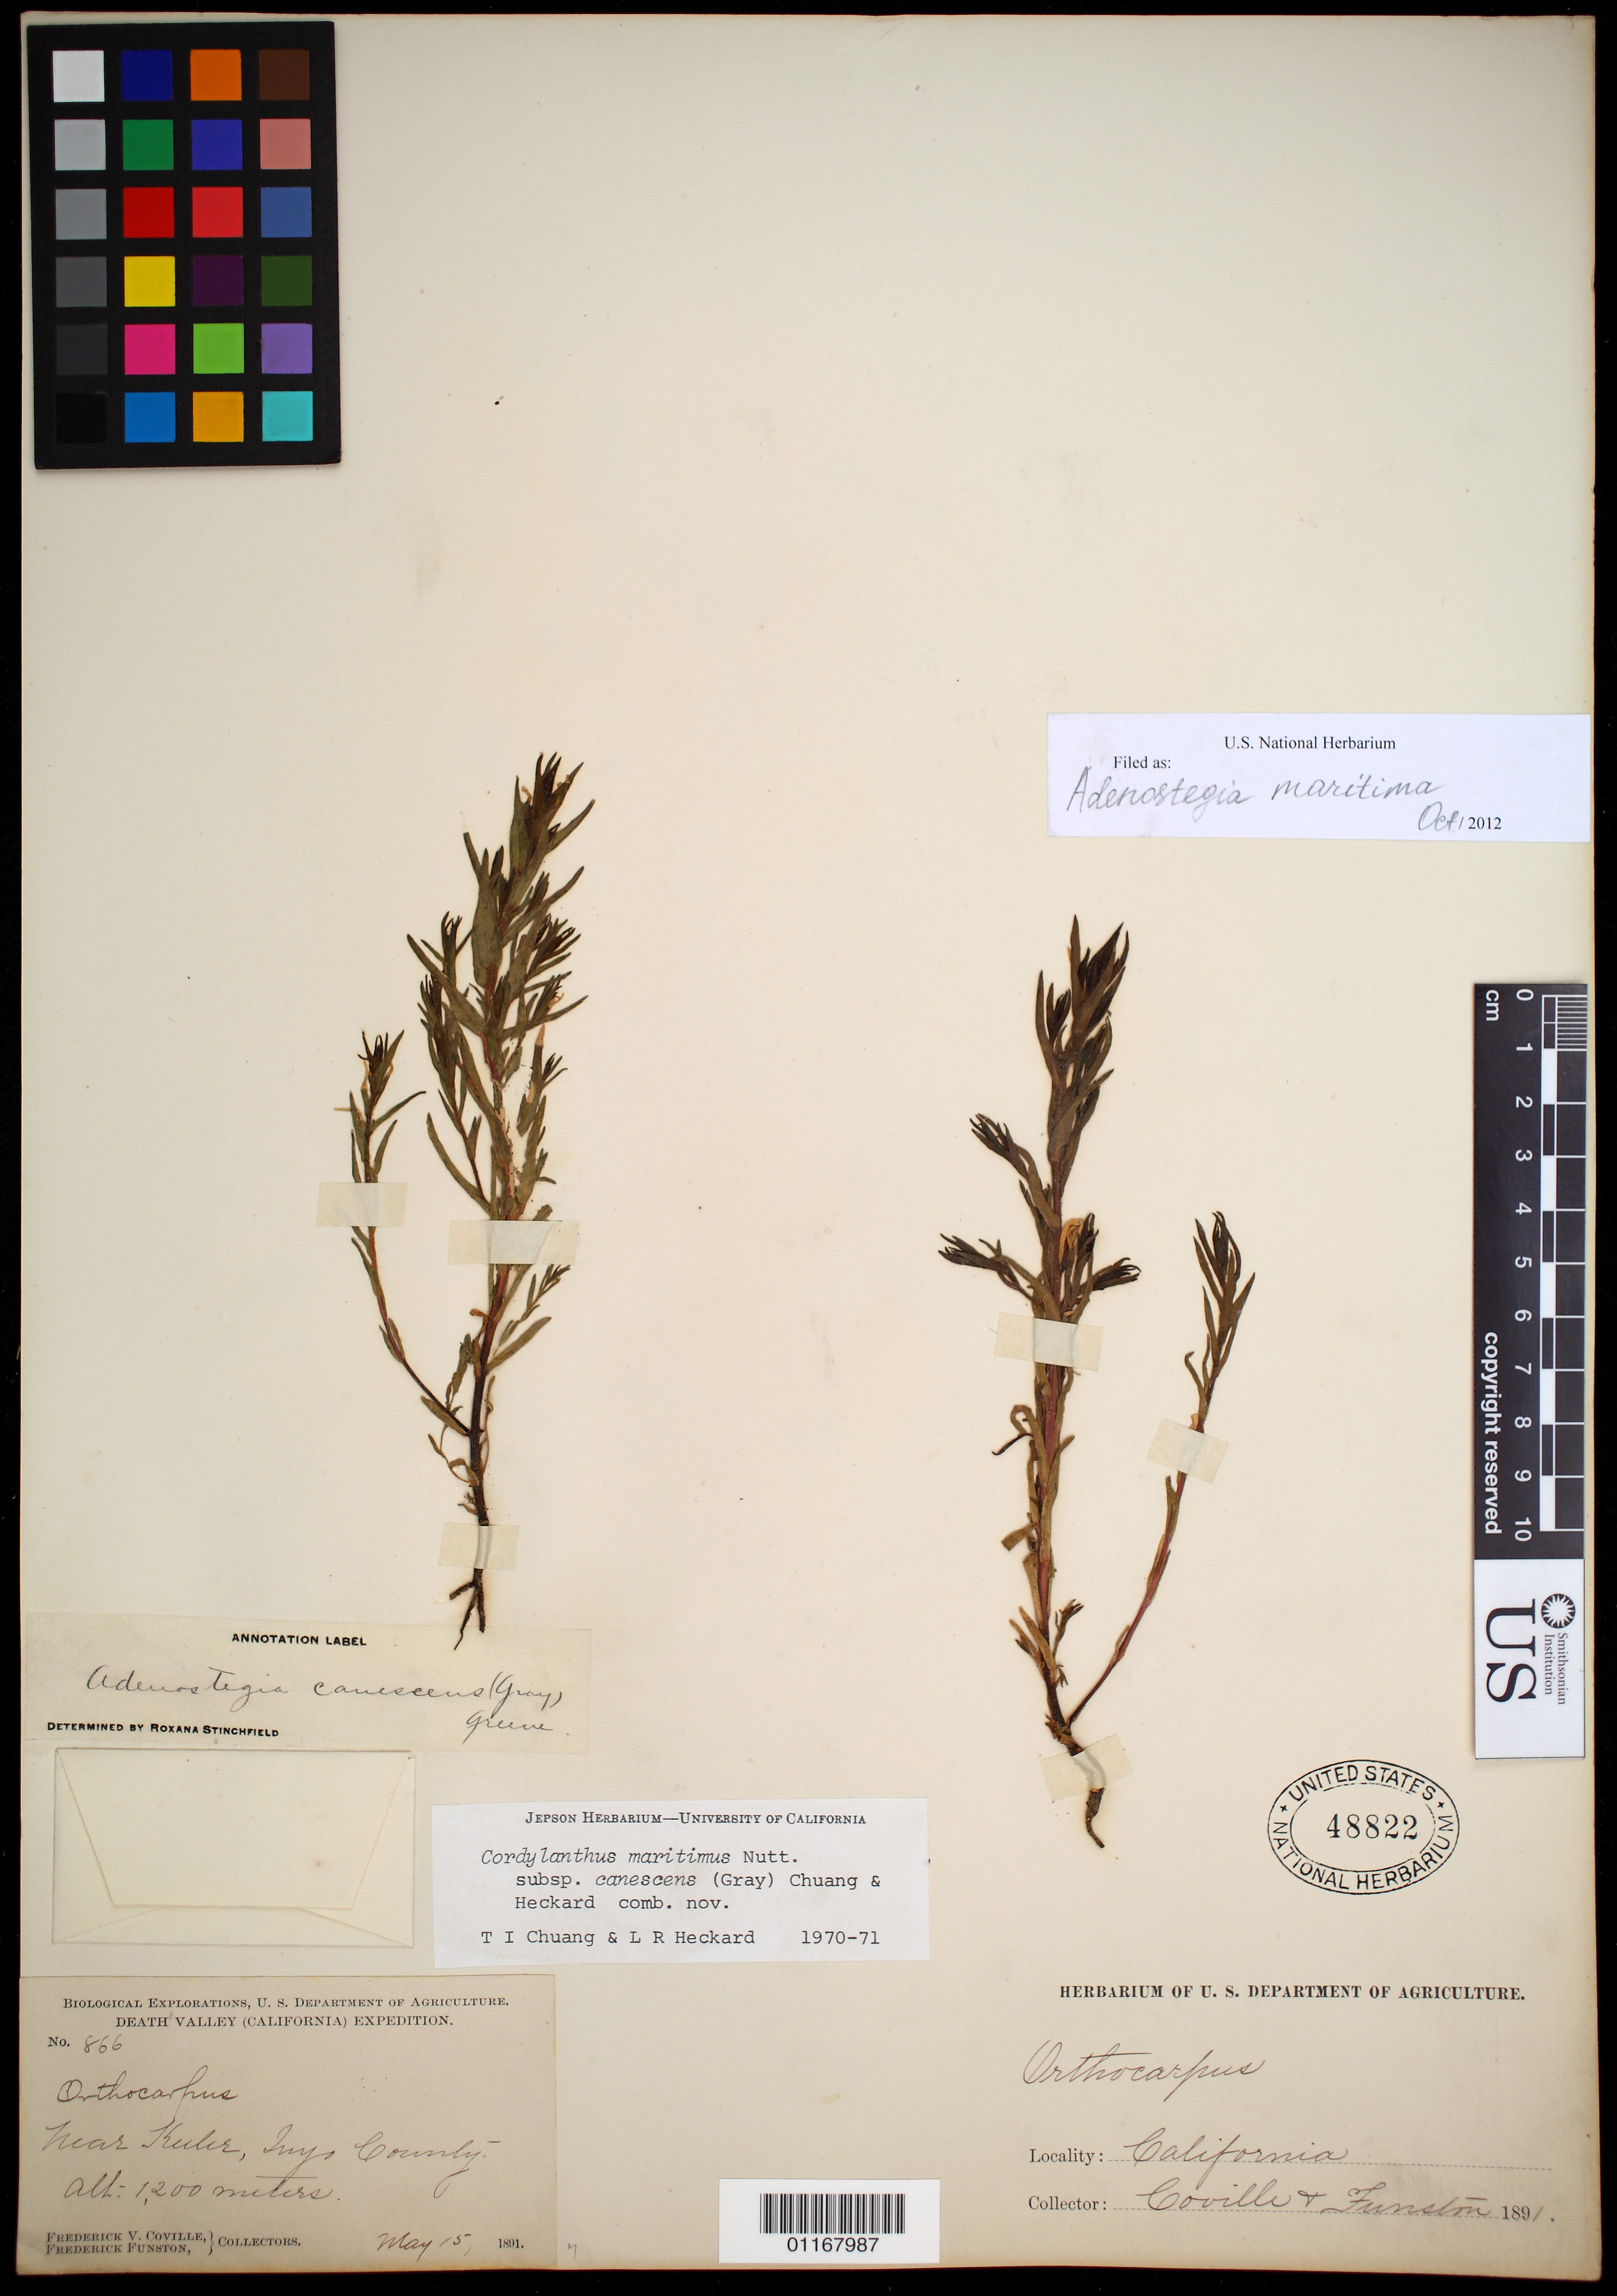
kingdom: Plantae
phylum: Tracheophyta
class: Magnoliopsida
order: Lamiales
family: Orobanchaceae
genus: Chloropyron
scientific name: Chloropyron maritimum subsp. canescens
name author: (A. Gray) Tank & J.M. Egger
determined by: Barringer, K. A.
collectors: F. V. Coville & F. Funston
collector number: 866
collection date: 1891-05-15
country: United States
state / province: California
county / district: Inyo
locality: near Keeler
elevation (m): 366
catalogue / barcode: US 48822